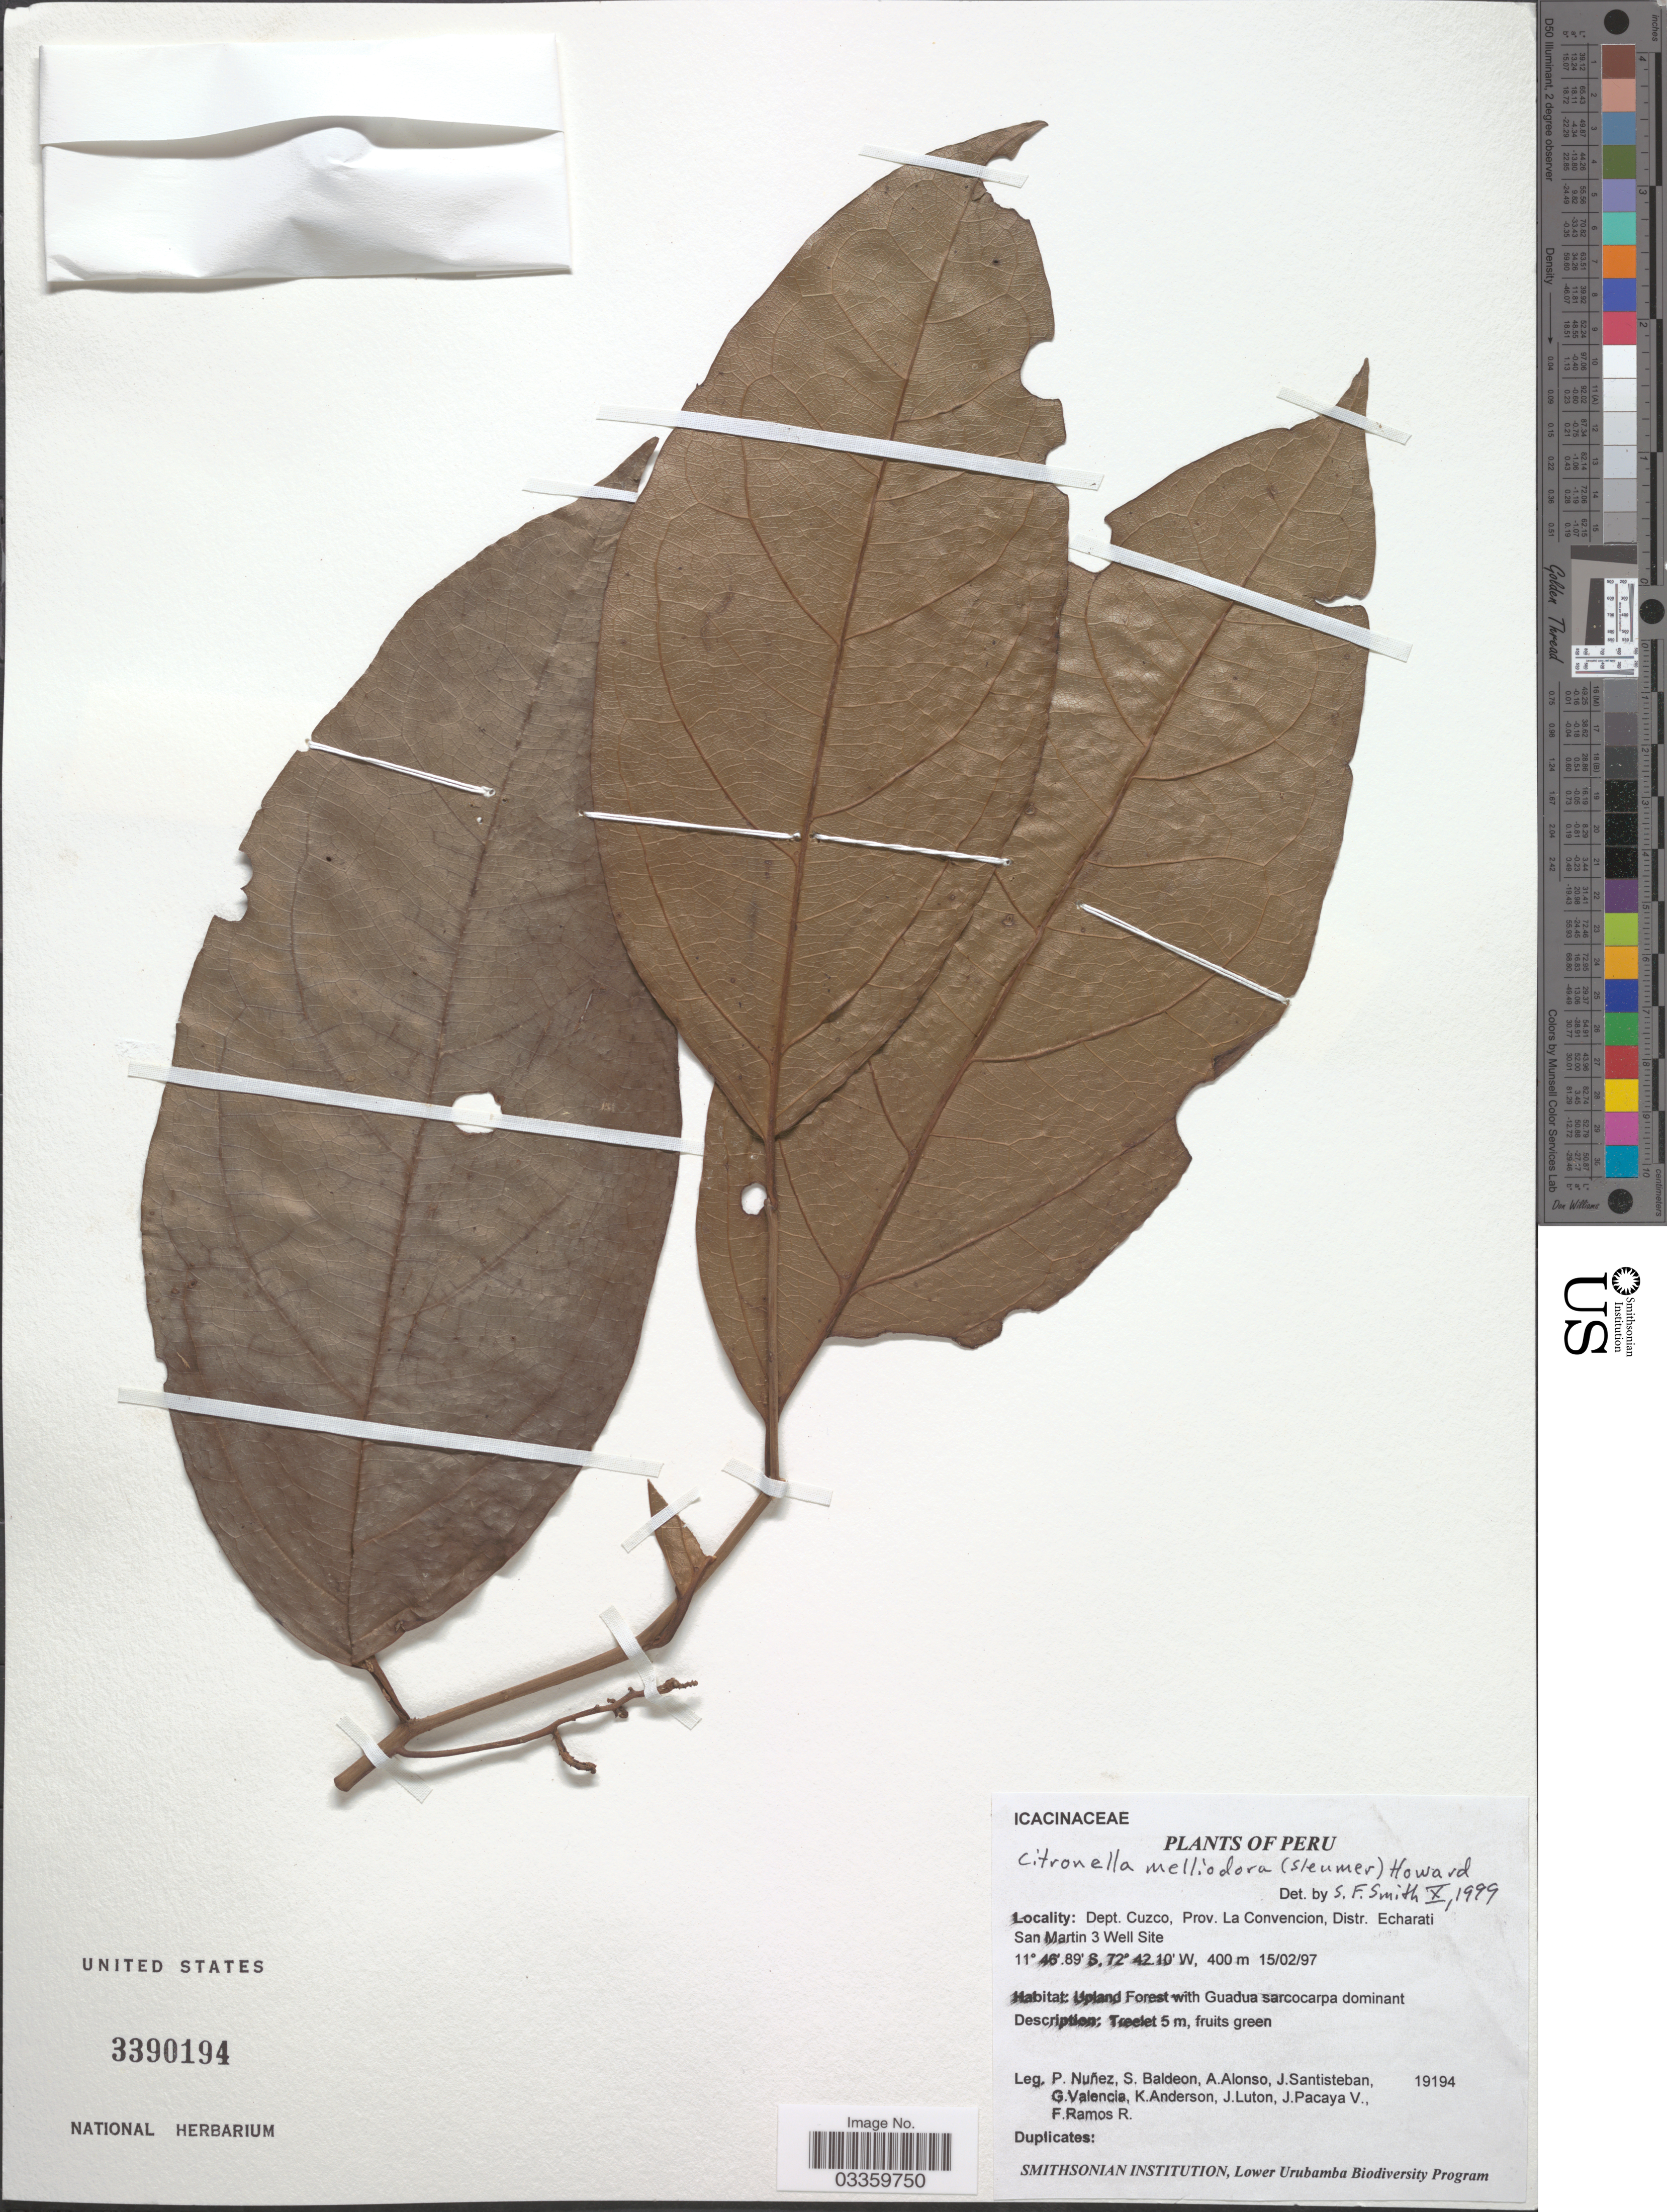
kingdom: Plantae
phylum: Tracheophyta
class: Magnoliopsida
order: Cardiopteridales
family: Cardiopteridaceae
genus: Citronella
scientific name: Citronella melliodora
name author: (Sleumer) R.A. Howard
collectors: P. Nuñez V., S. Baldeon, A. Alonso, J. Santisteban & et al.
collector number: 19194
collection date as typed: Transcribed d/m/y: 15/2/97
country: Peru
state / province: Cusco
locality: Dept. Cuzco, Prov. La Convencion, Distr. Echarati San Martin 3 Well Site.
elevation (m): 400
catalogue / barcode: US 3390194